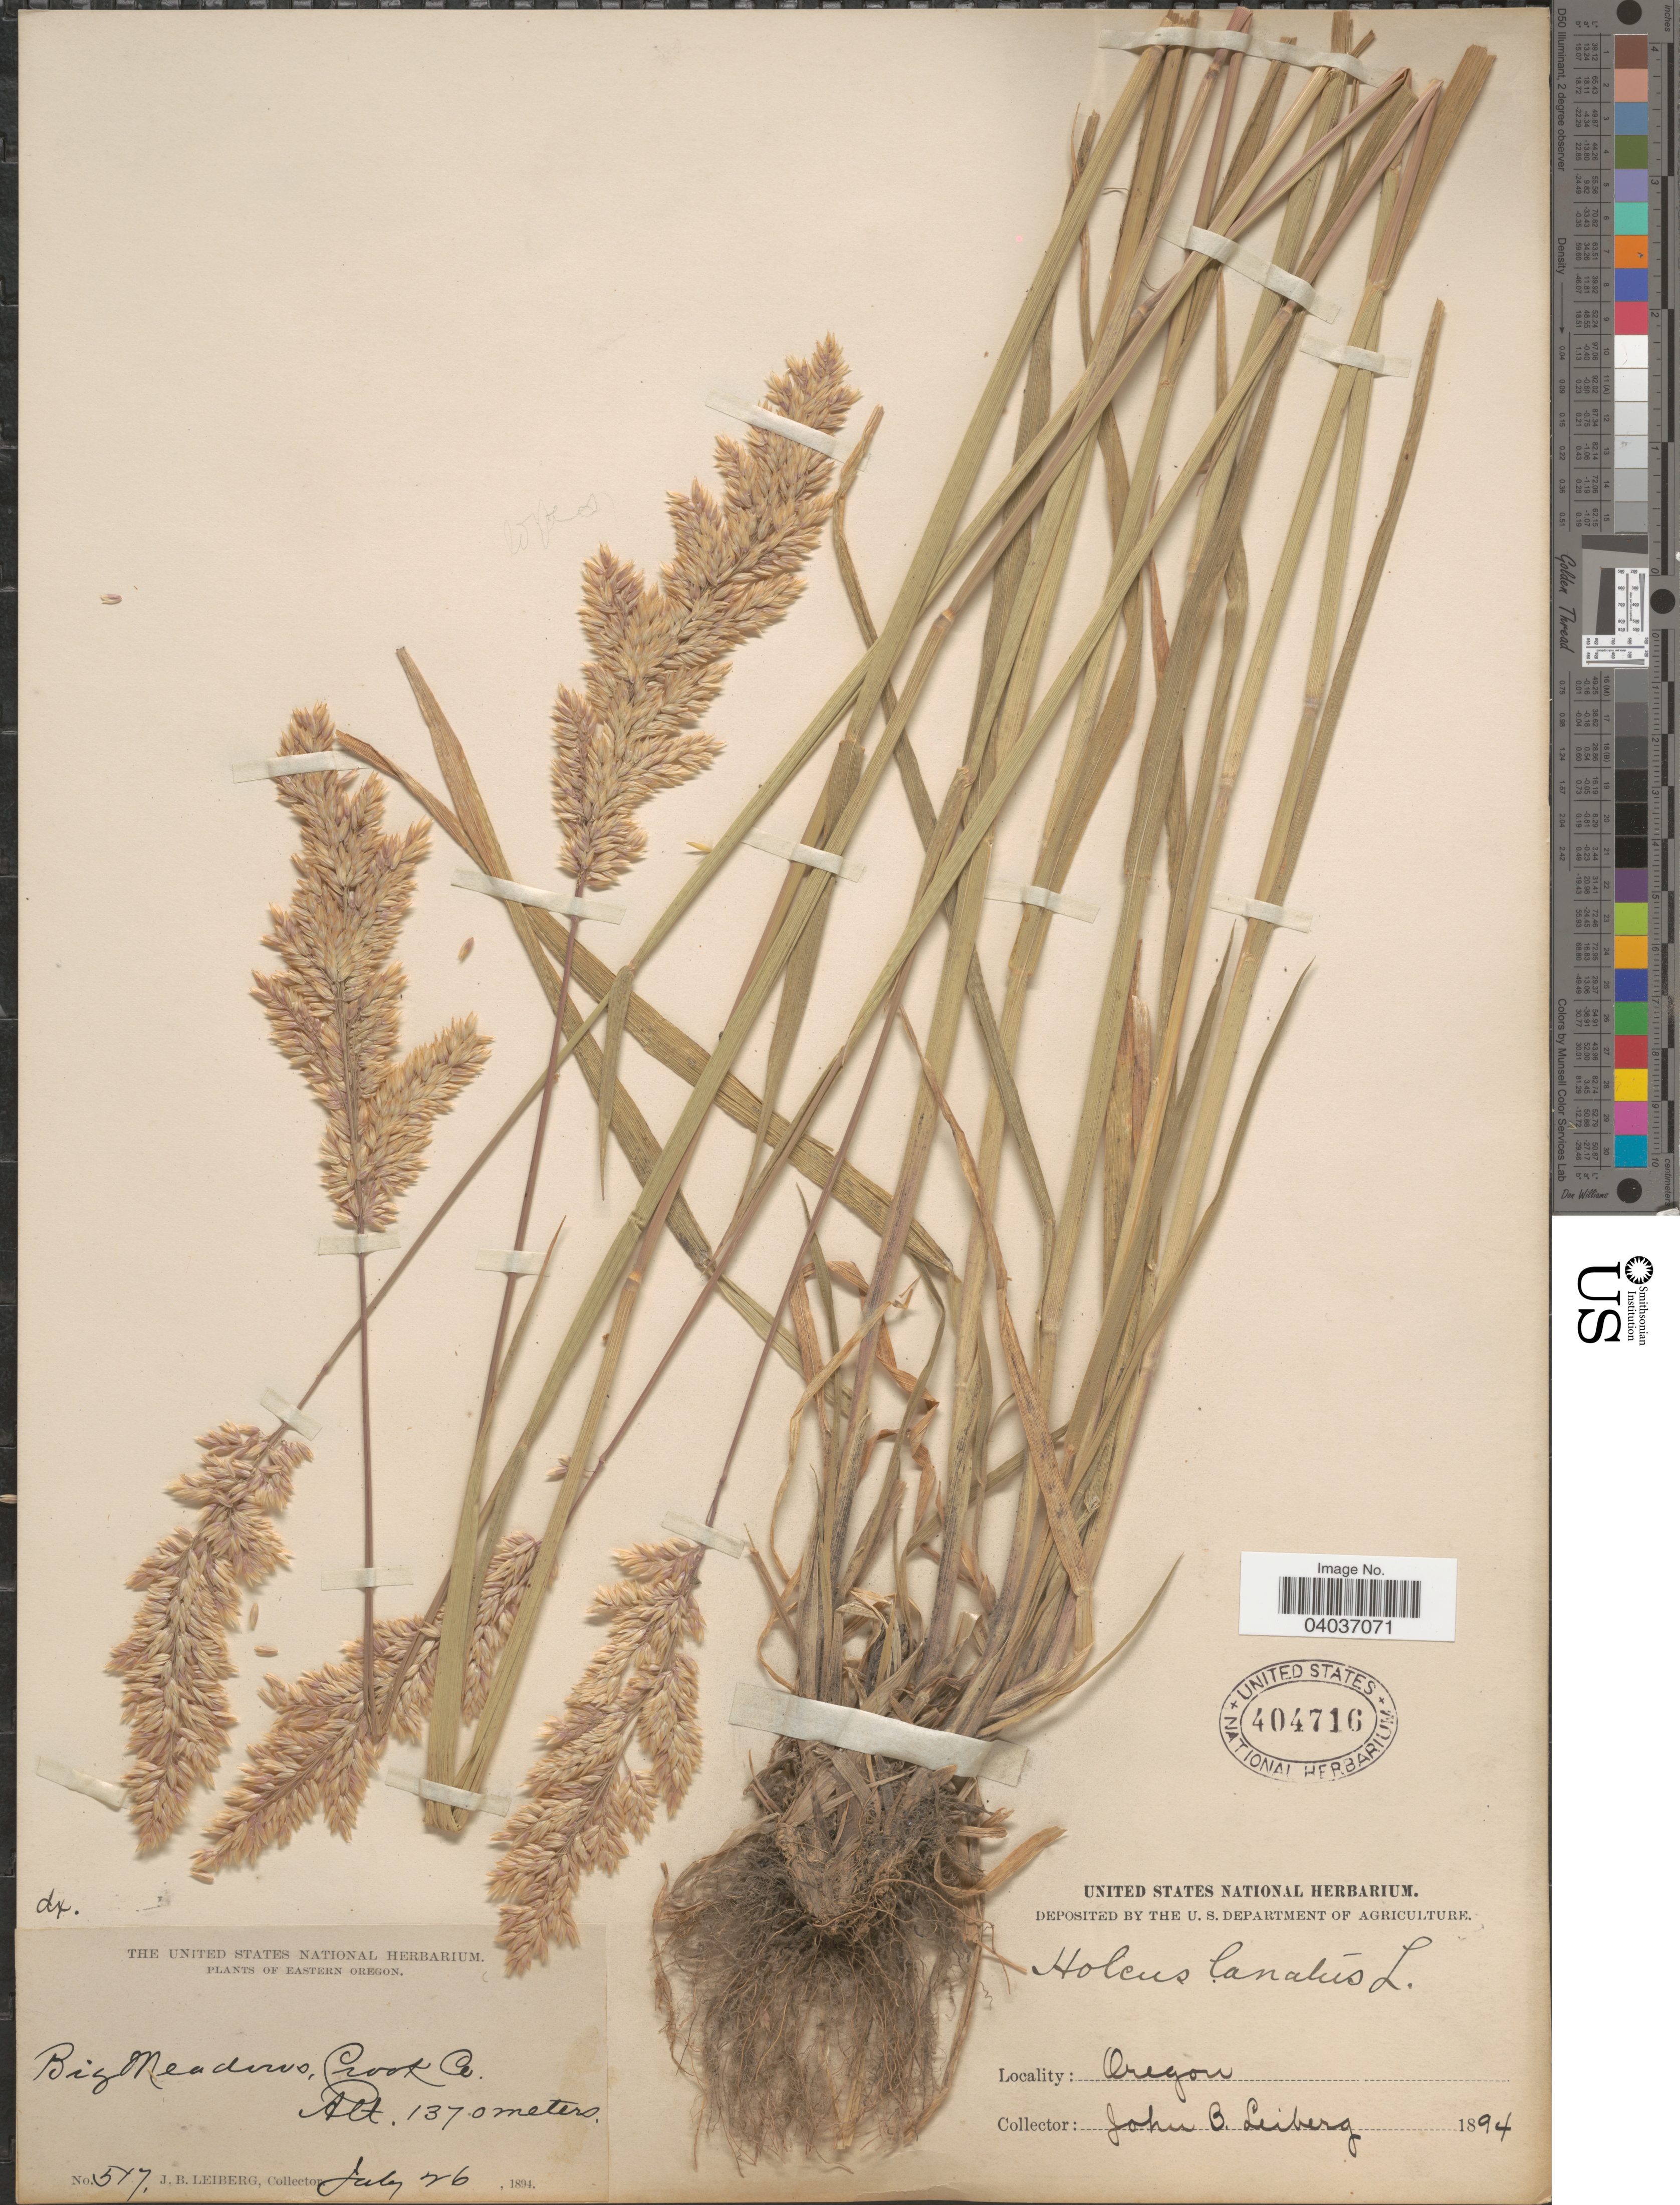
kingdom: Plantae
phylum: Tracheophyta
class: Liliopsida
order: Poales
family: Poaceae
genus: Holcus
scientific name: Holcus lanatus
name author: L.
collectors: J. B. Leiberg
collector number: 517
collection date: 1894-07-26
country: United States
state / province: Oregon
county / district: Crook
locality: Eastern Oregon. Big Meadows, Crook Co.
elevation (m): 1370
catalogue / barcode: US 404716